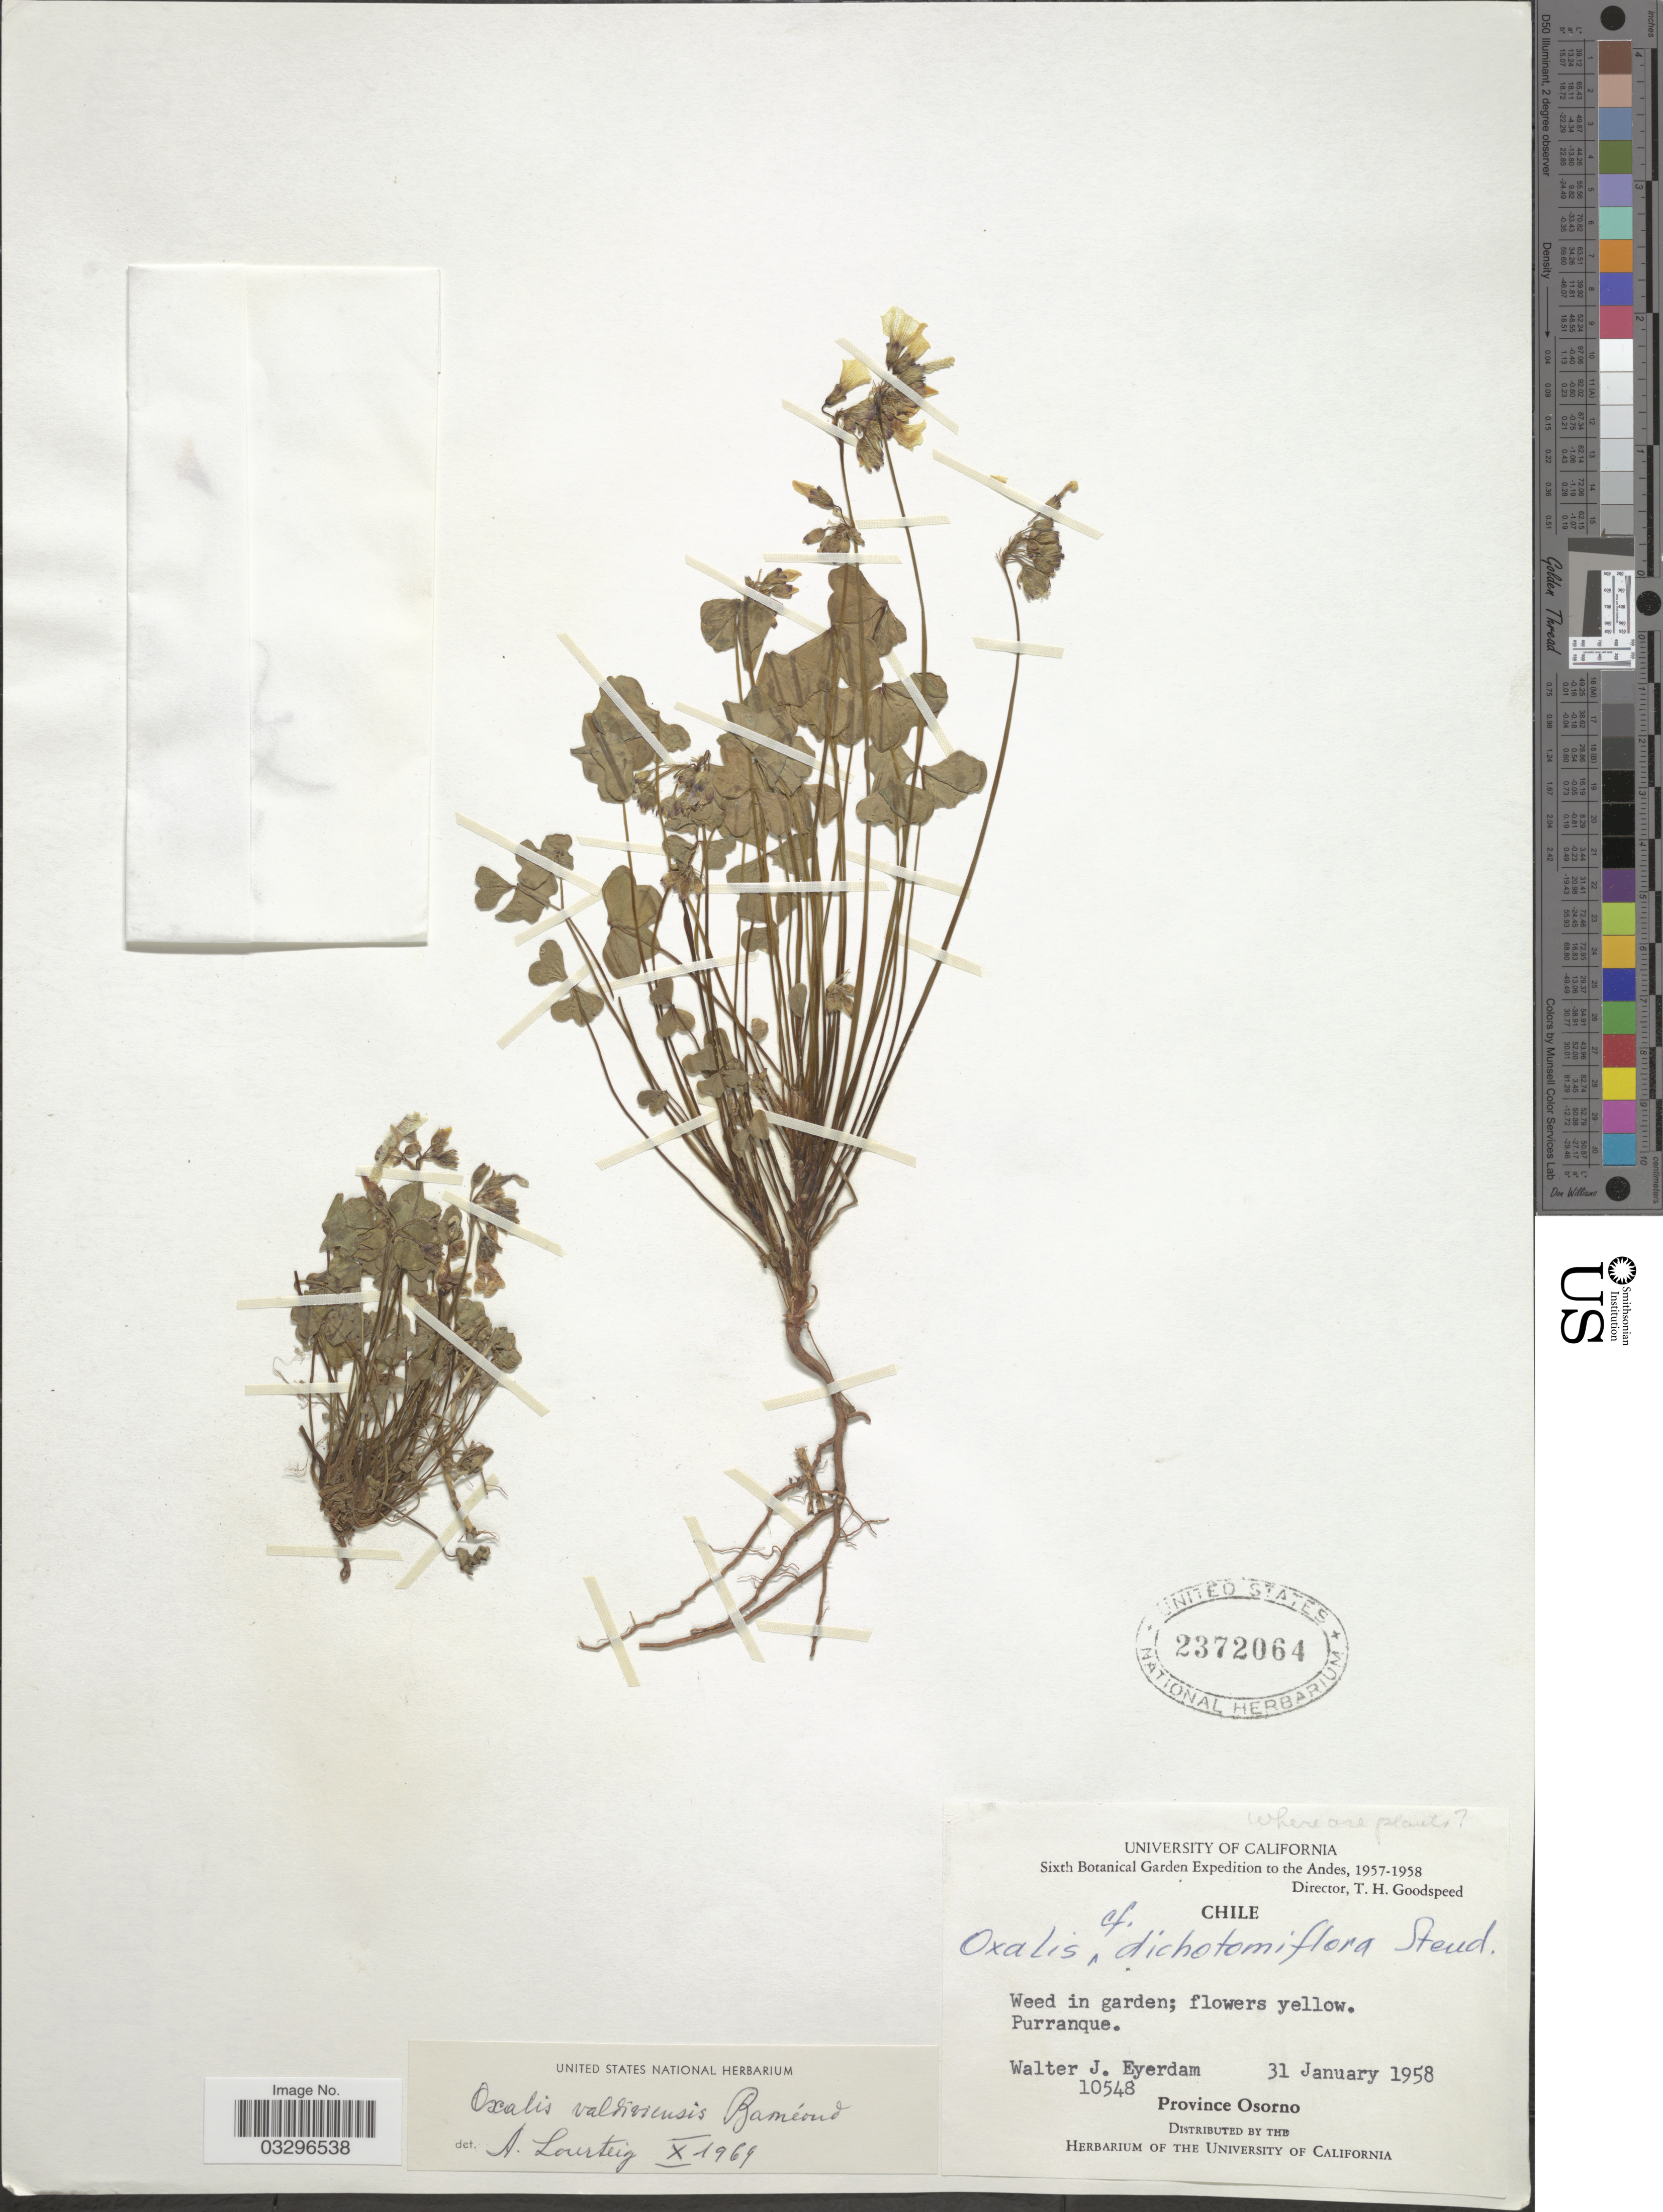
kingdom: Plantae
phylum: Tracheophyta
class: Magnoliopsida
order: Oxalidales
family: Oxalidaceae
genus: Oxalis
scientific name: Oxalis valdiviensis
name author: Barnéoud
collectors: W. J. Eyerdam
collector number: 10548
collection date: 1958-01-31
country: Chile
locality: The Andes. Purranque. Province Osorno.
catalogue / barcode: US 2372064